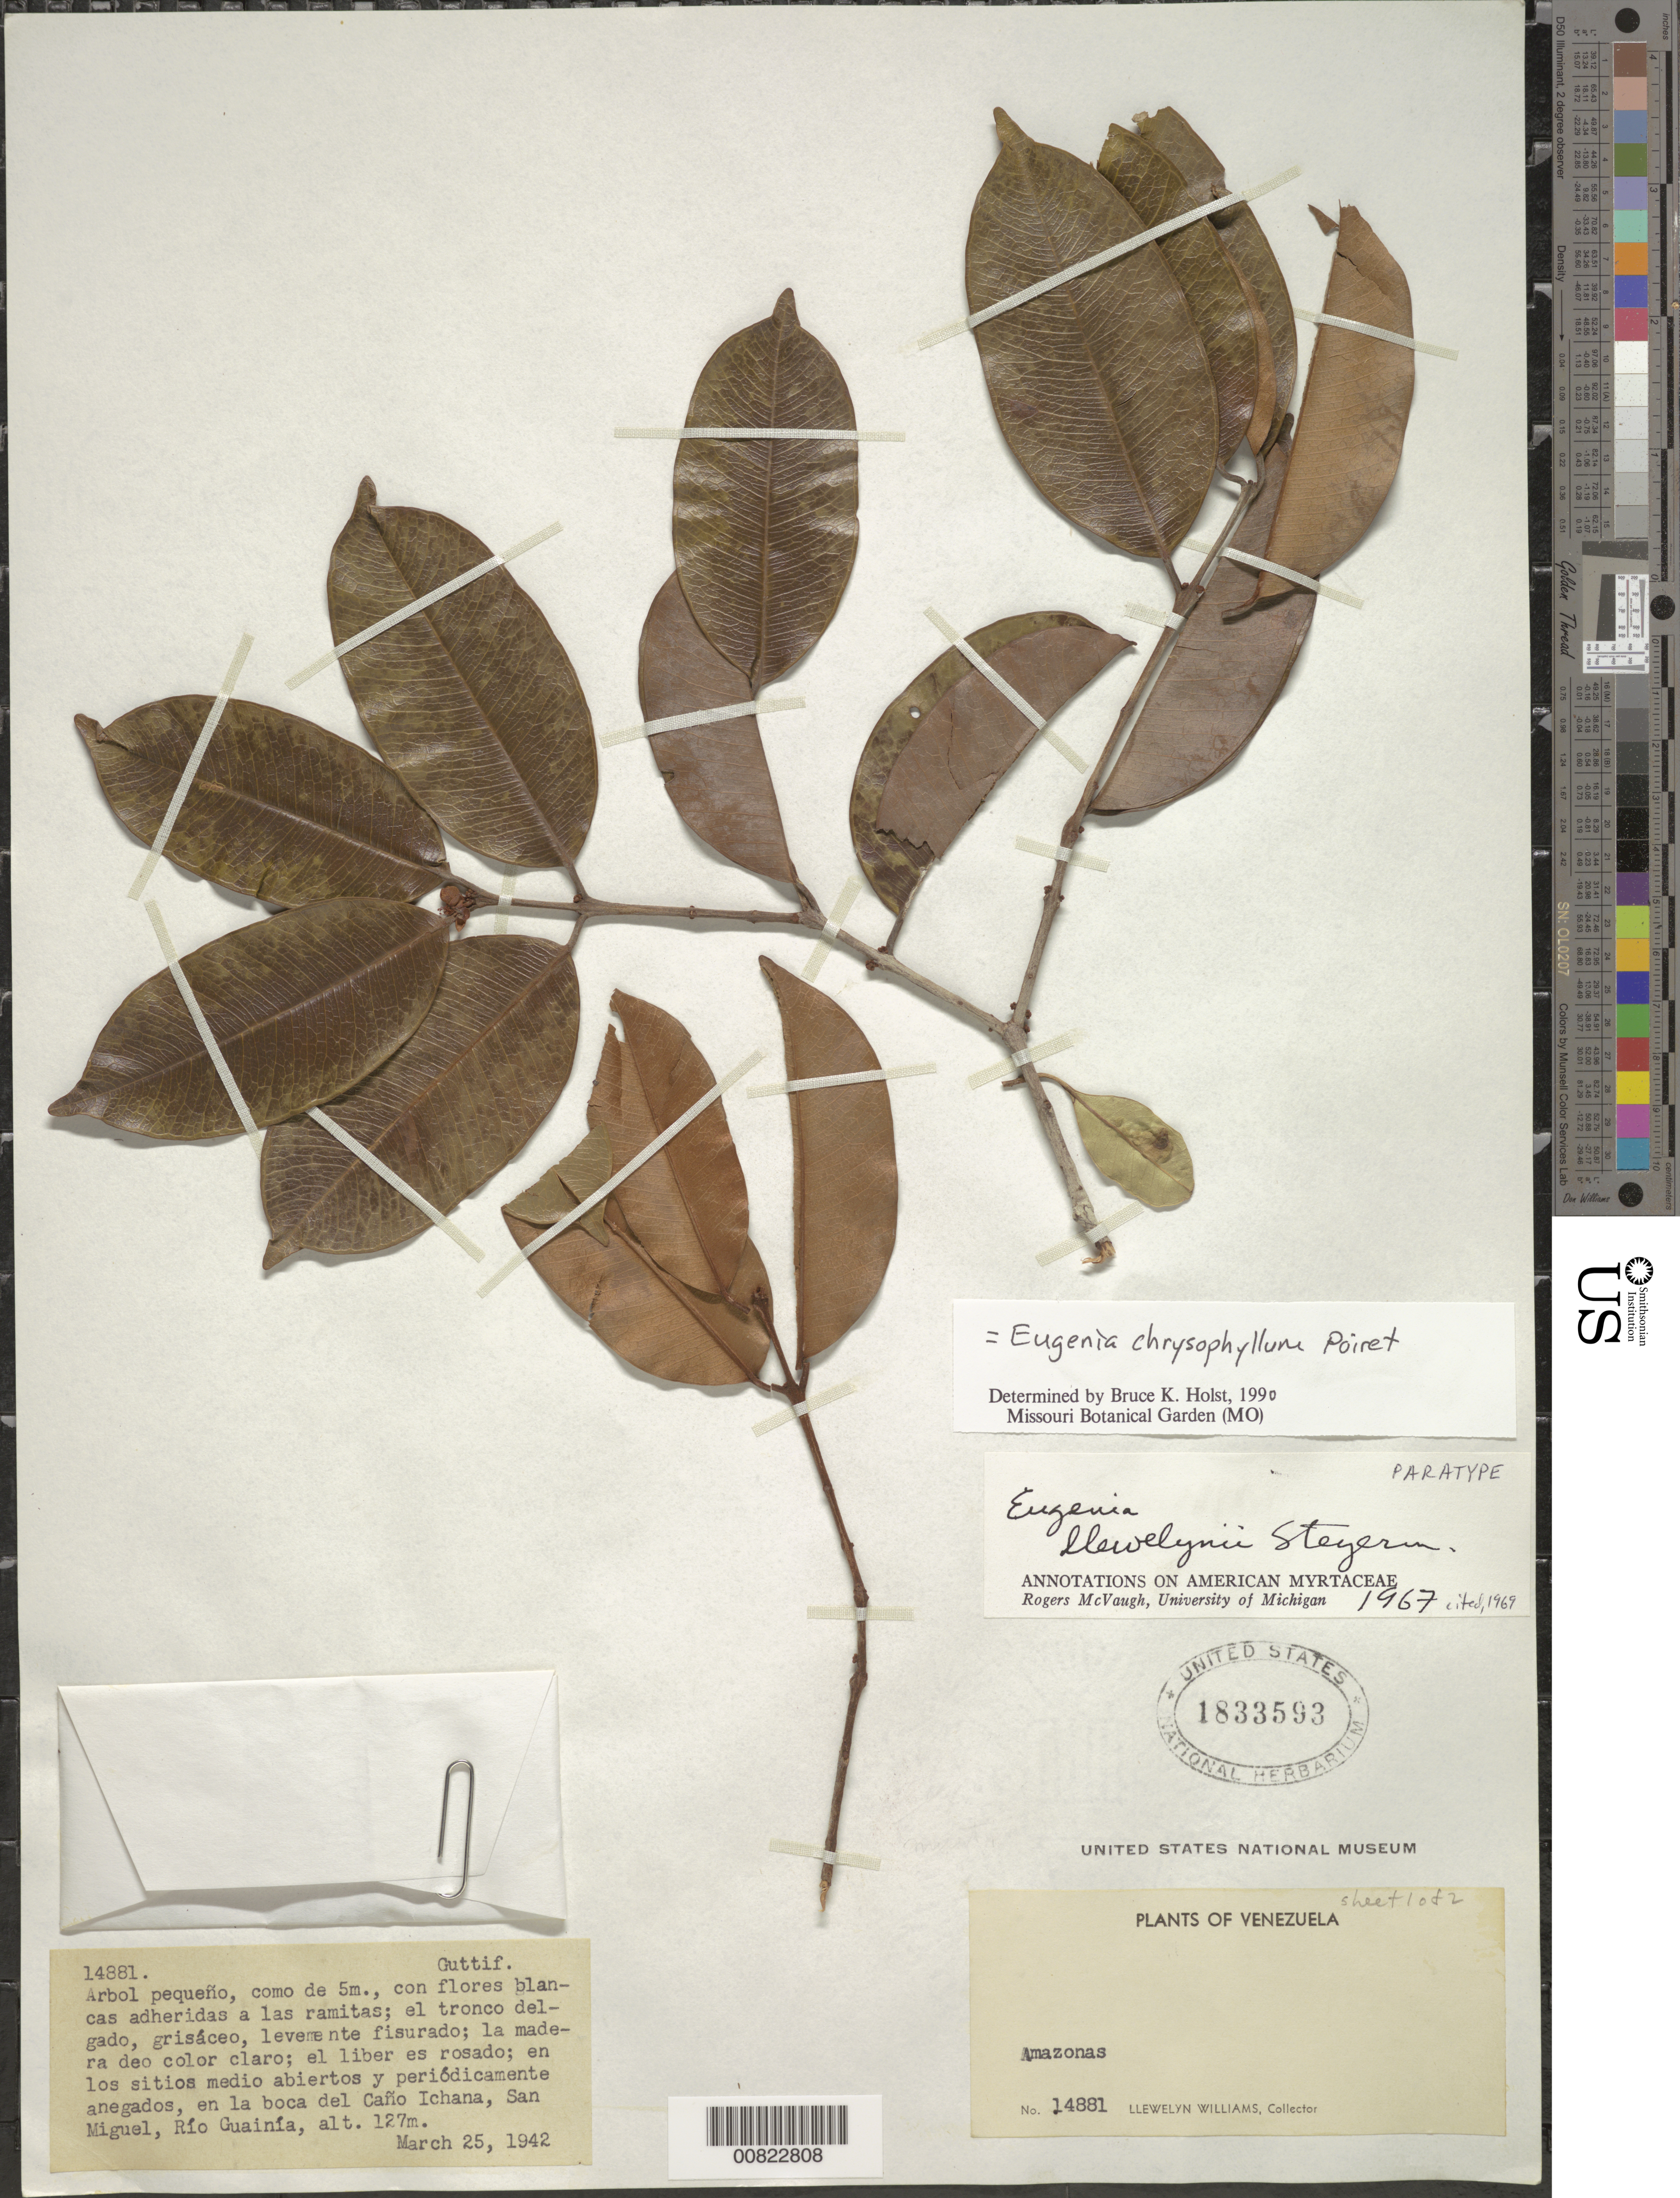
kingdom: Plantae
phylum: Tracheophyta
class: Magnoliopsida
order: Myrtales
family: Myrtaceae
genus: Eugenia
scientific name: Eugenia chrysophyllum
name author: Poir.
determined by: Holst, Bruce K.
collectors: Ll. Williams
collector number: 14881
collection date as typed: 25-Mar-42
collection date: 1942-03-25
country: Venezuela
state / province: Amazonas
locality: Caño Ichana, Caño San Miguel, Río Guainia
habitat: Sitios medio abiertos y periodicamente anegados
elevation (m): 120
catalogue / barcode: US 1833593